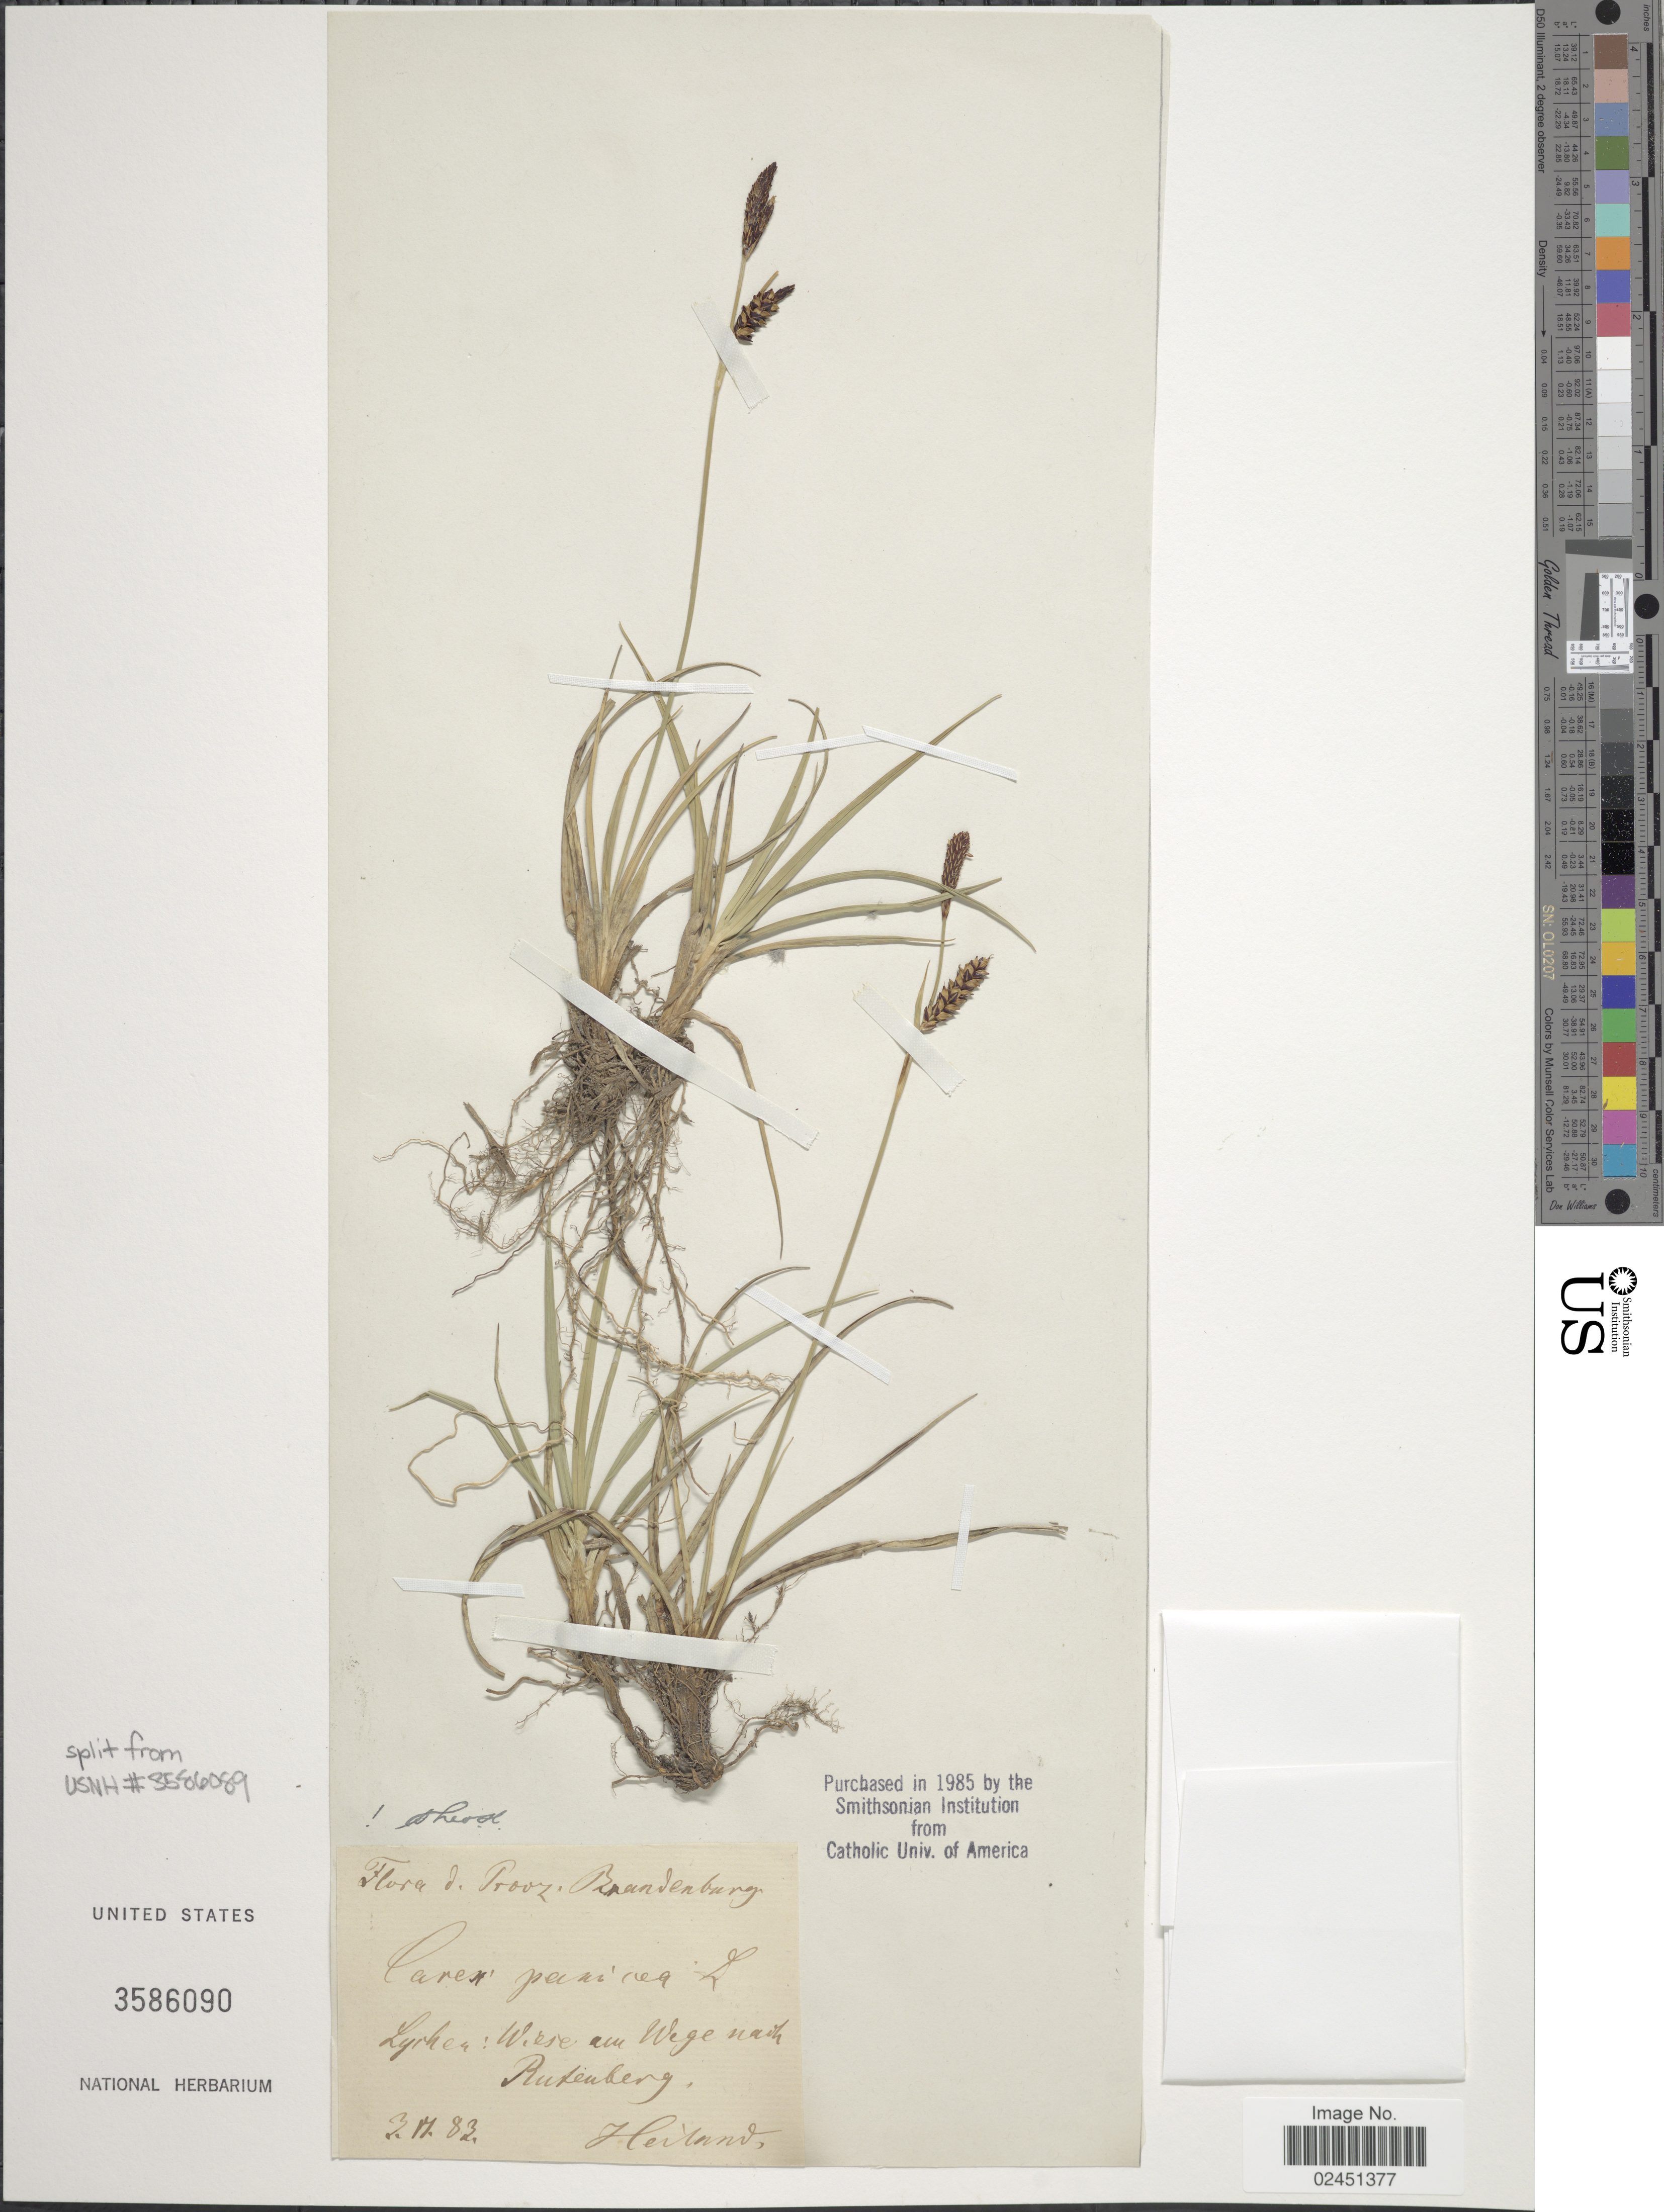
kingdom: Plantae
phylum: Tracheophyta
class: Liliopsida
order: Poales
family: Cyperaceae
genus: Carex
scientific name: Carex panicea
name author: L.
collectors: -. Heiland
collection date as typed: Transcribed d/m/y: 3/11/83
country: Germany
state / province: Brandenburg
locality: Lychen: Wiese au Wege nath Rutenberh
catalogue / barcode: US 3586090